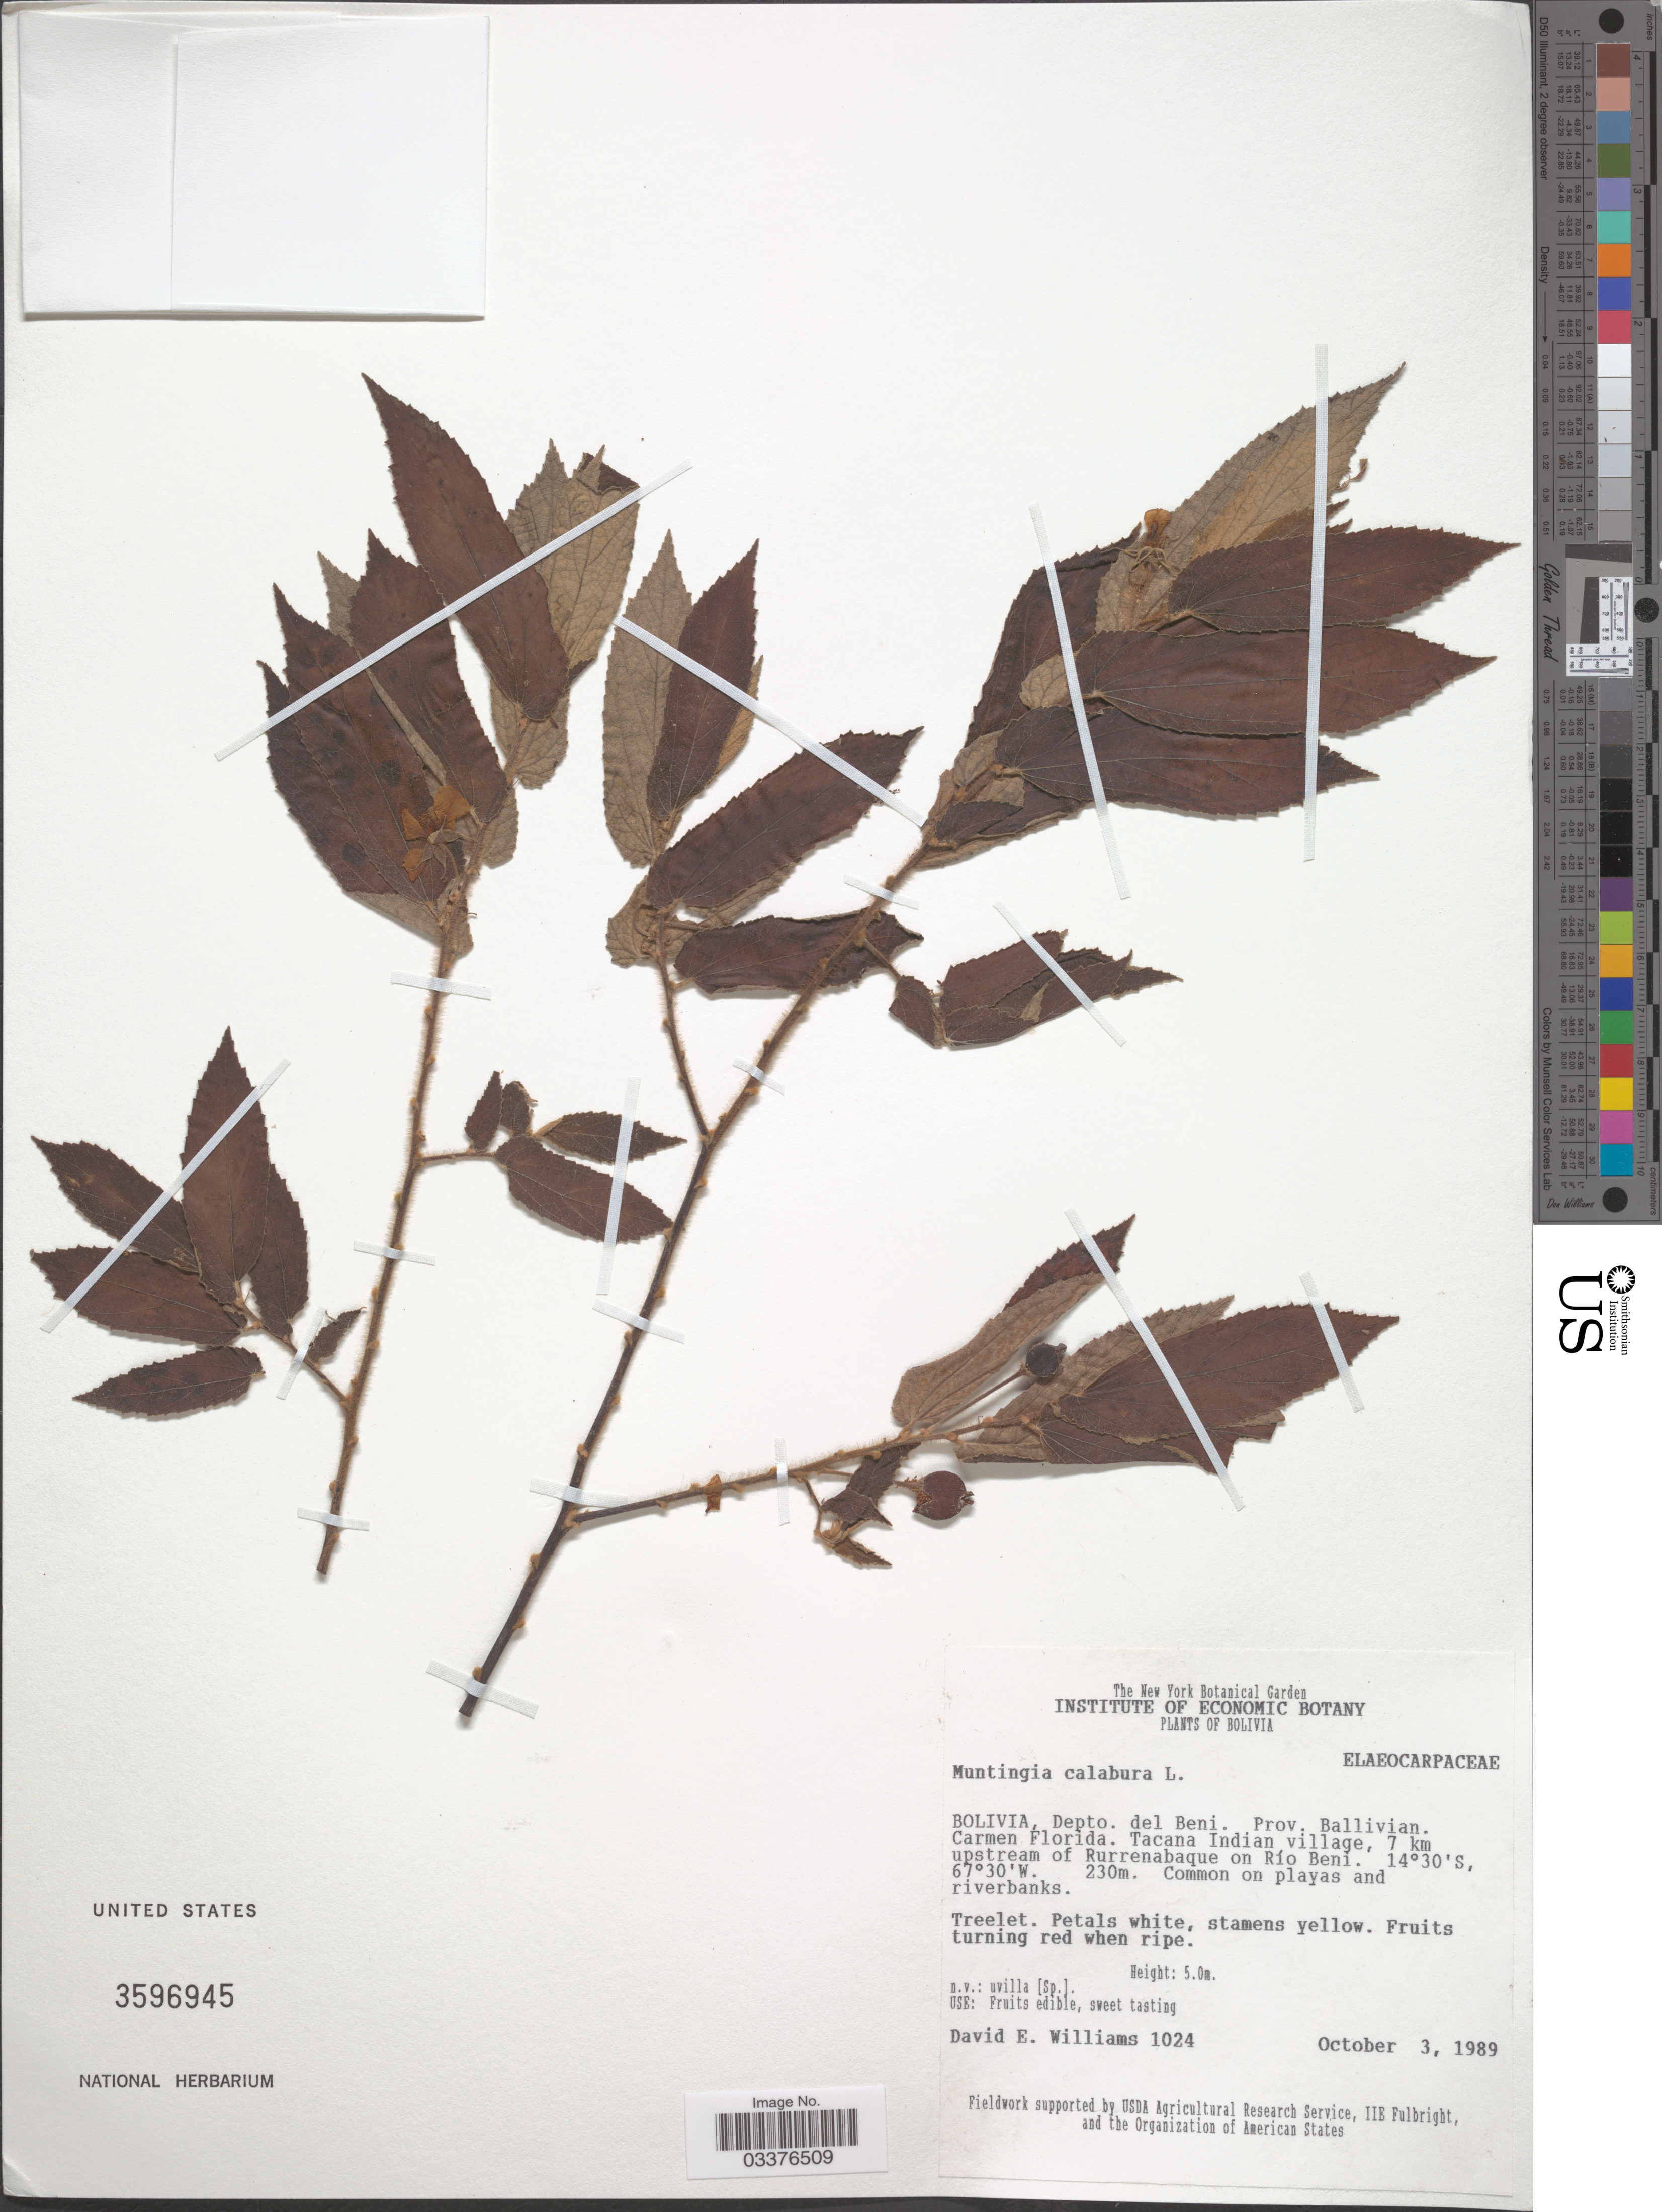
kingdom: Plantae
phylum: Tracheophyta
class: Magnoliopsida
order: Malvales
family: Muntingiaceae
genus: Muntingia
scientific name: Muntingia calabura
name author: L.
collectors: D. E. Williams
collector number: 1024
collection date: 1989-10-03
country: Bolivia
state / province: Beni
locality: Depto. del Beni. Prov. Ballivian. Carmen Florida. Tacana Indian village, 7 km upstream of Rurrenabaque on Río Beni.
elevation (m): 230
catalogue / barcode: US 3596945